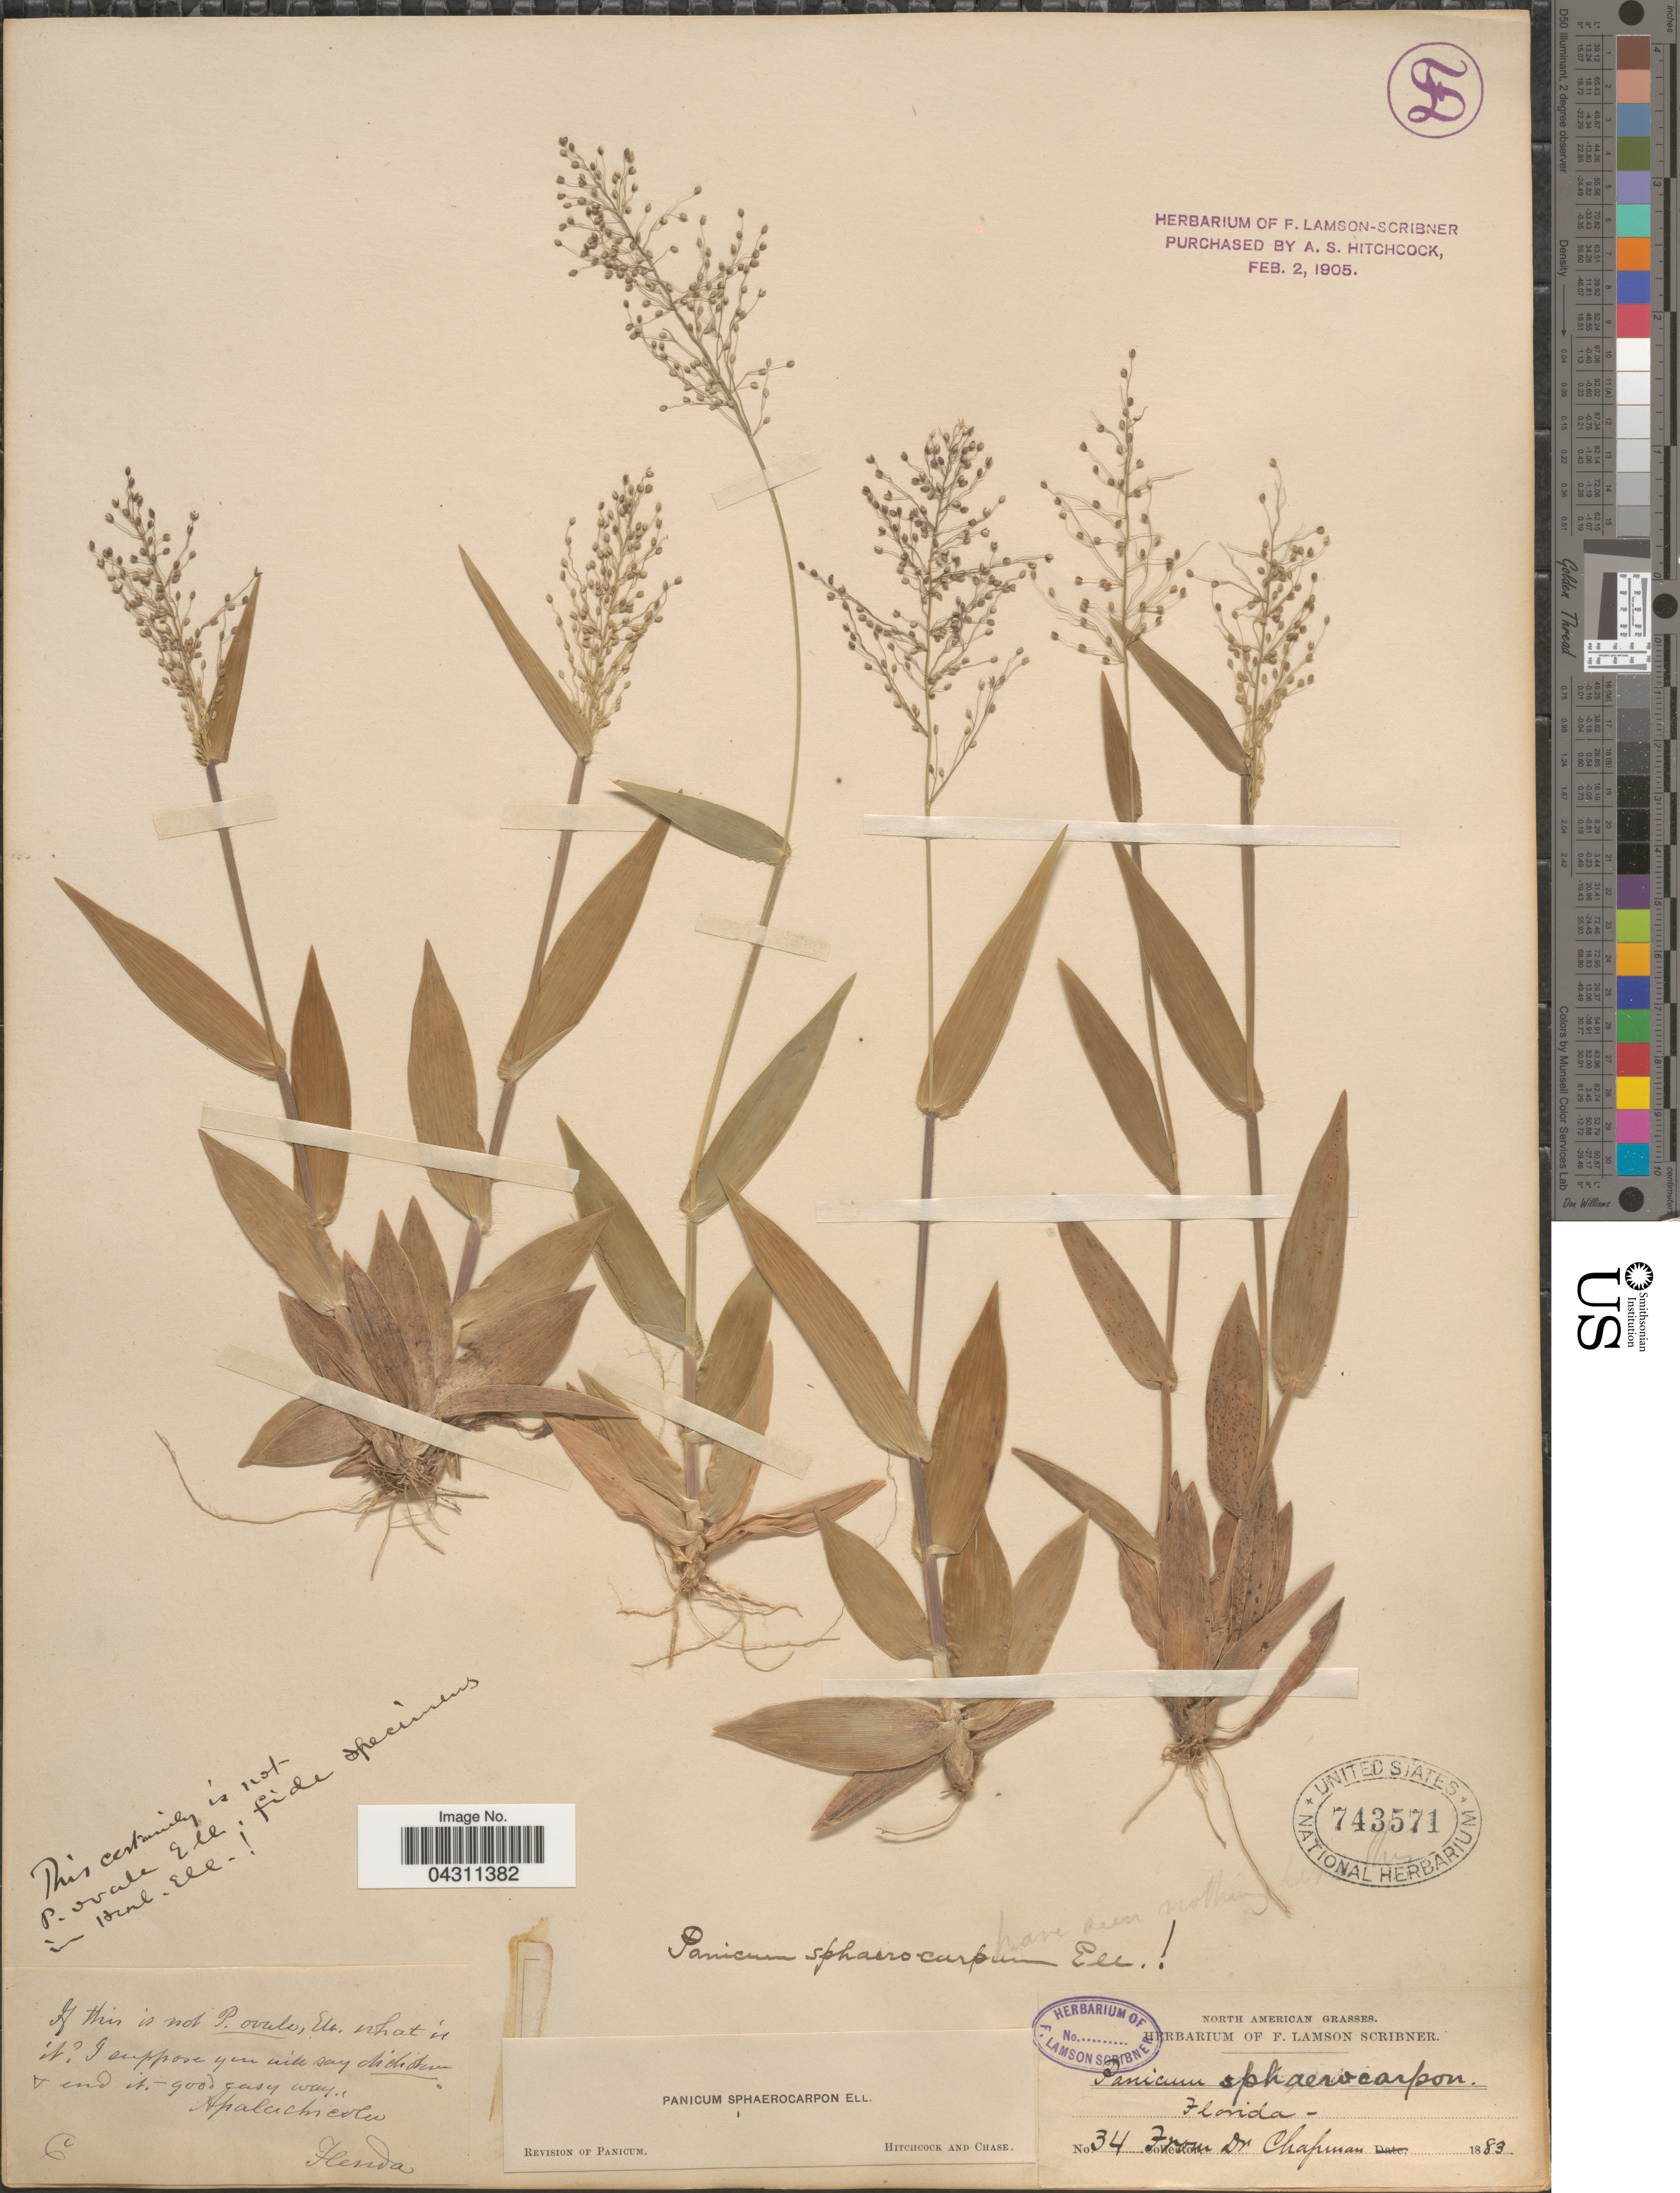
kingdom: Plantae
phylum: Tracheophyta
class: Liliopsida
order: Poales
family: Poaceae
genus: Dichanthelium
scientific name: Dichanthelium sphaerocarpon var. sphaerocarpon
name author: (Elliott) Gould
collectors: A. Chapman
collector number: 34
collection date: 1883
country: United States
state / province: Florida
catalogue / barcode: US 743571